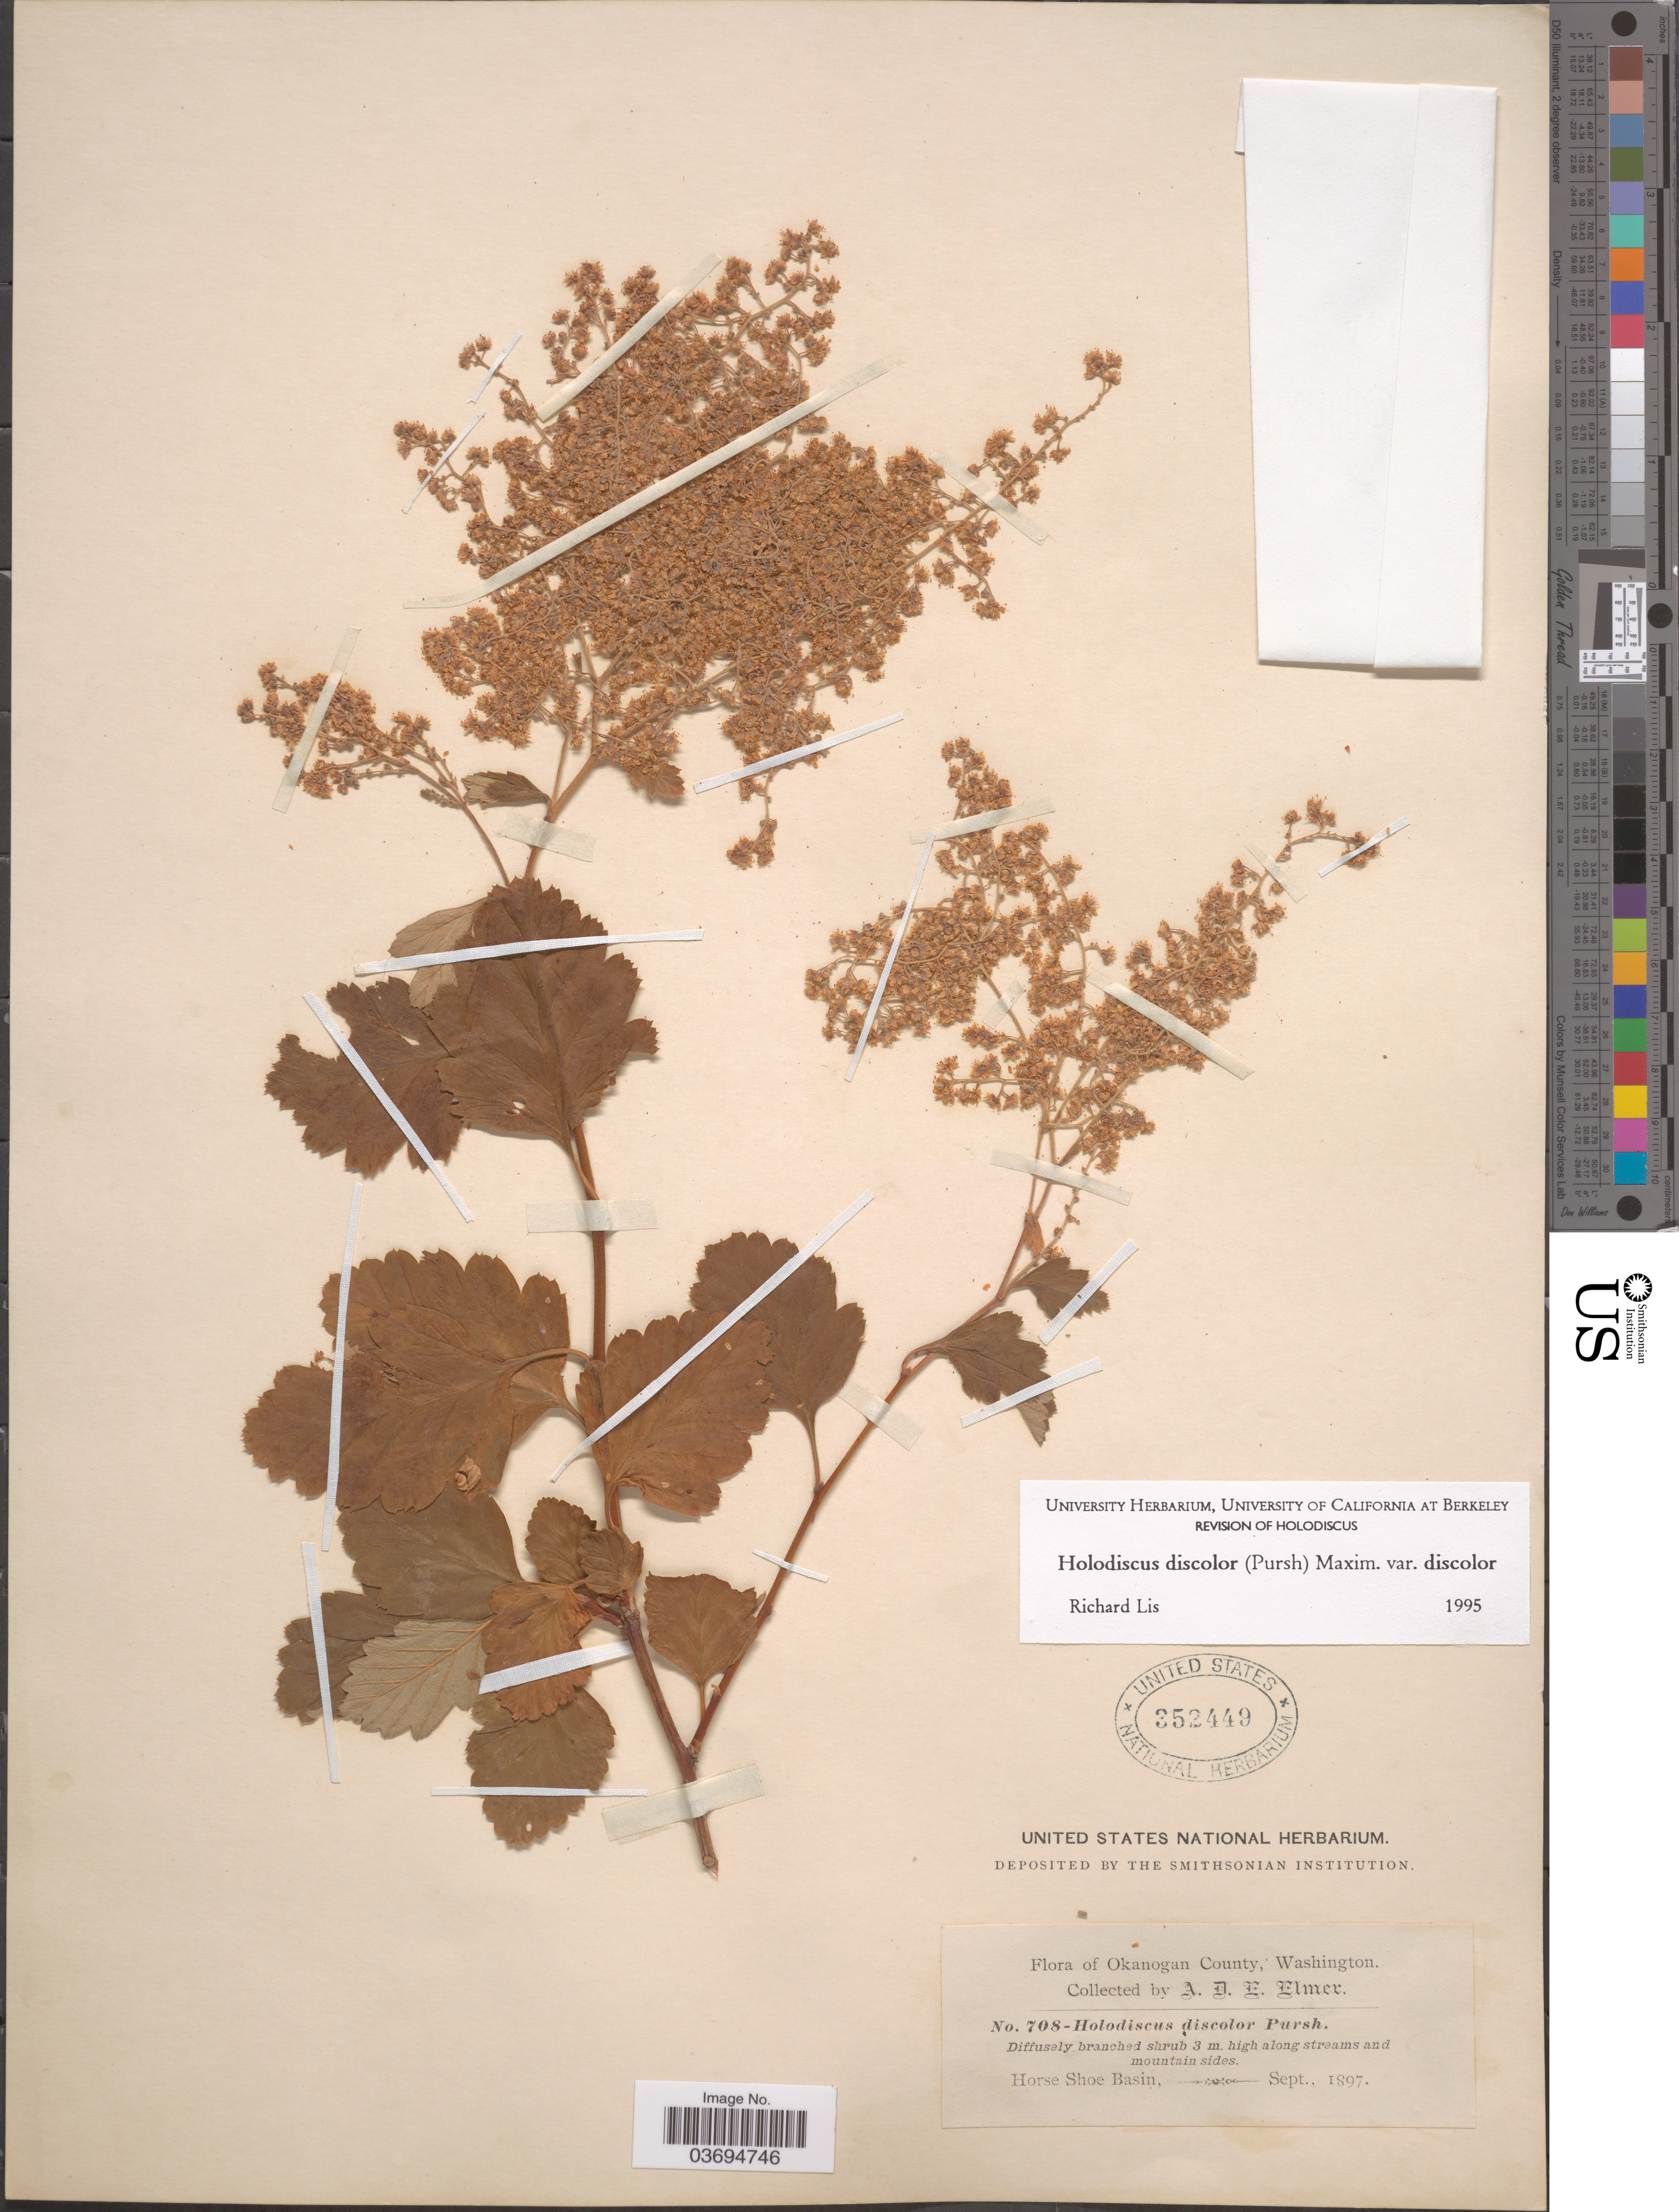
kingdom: Plantae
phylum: Tracheophyta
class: Magnoliopsida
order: Rosales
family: Rosaceae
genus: Holodiscus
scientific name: Holodiscus discolor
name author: (Pursh) Maxim.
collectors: A. D. E. Elmer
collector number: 708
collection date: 1897-09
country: United States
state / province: Washington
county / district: Okanogan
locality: Okanogan County. Along streams and mountain sides. Horse Shoe Basin.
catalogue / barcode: US 352449